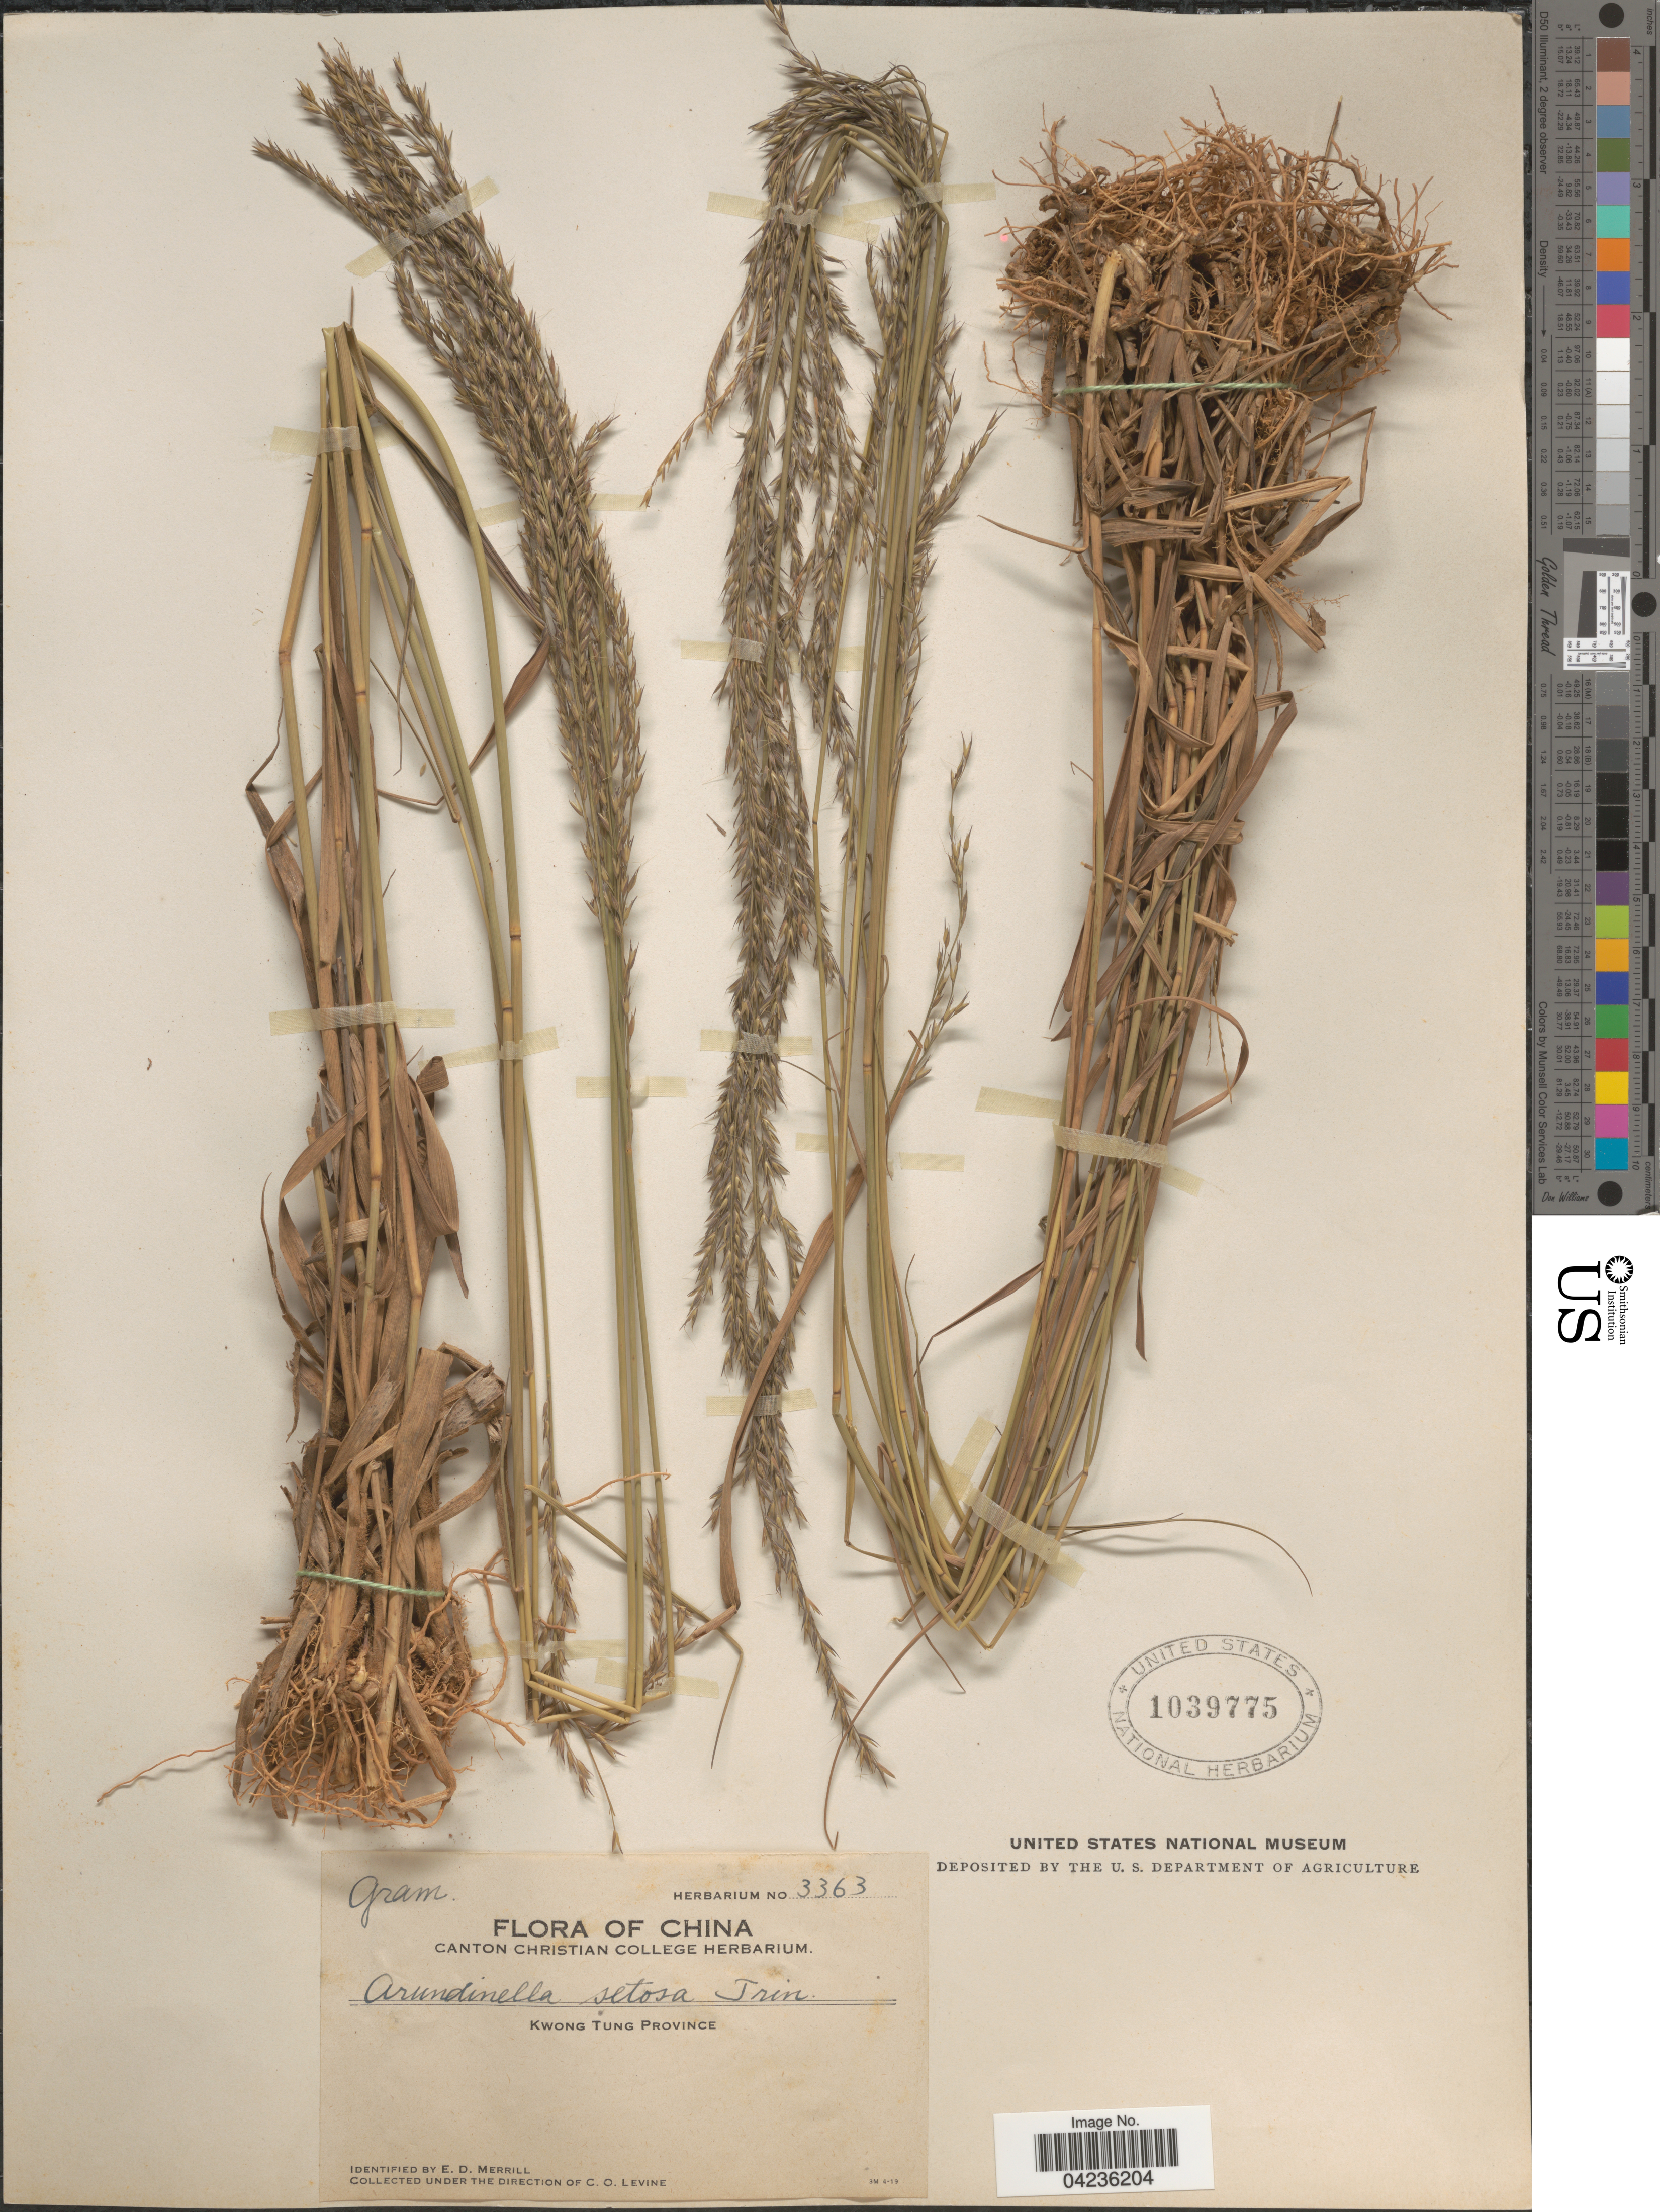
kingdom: Plantae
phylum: Tracheophyta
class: Liliopsida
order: Poales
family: Poaceae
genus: Arundinella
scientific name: Arundinella setosa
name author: Trin.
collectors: C. O. Levine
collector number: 3363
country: China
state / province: Guangdong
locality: Kwong Tung Province.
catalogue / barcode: US 1039775